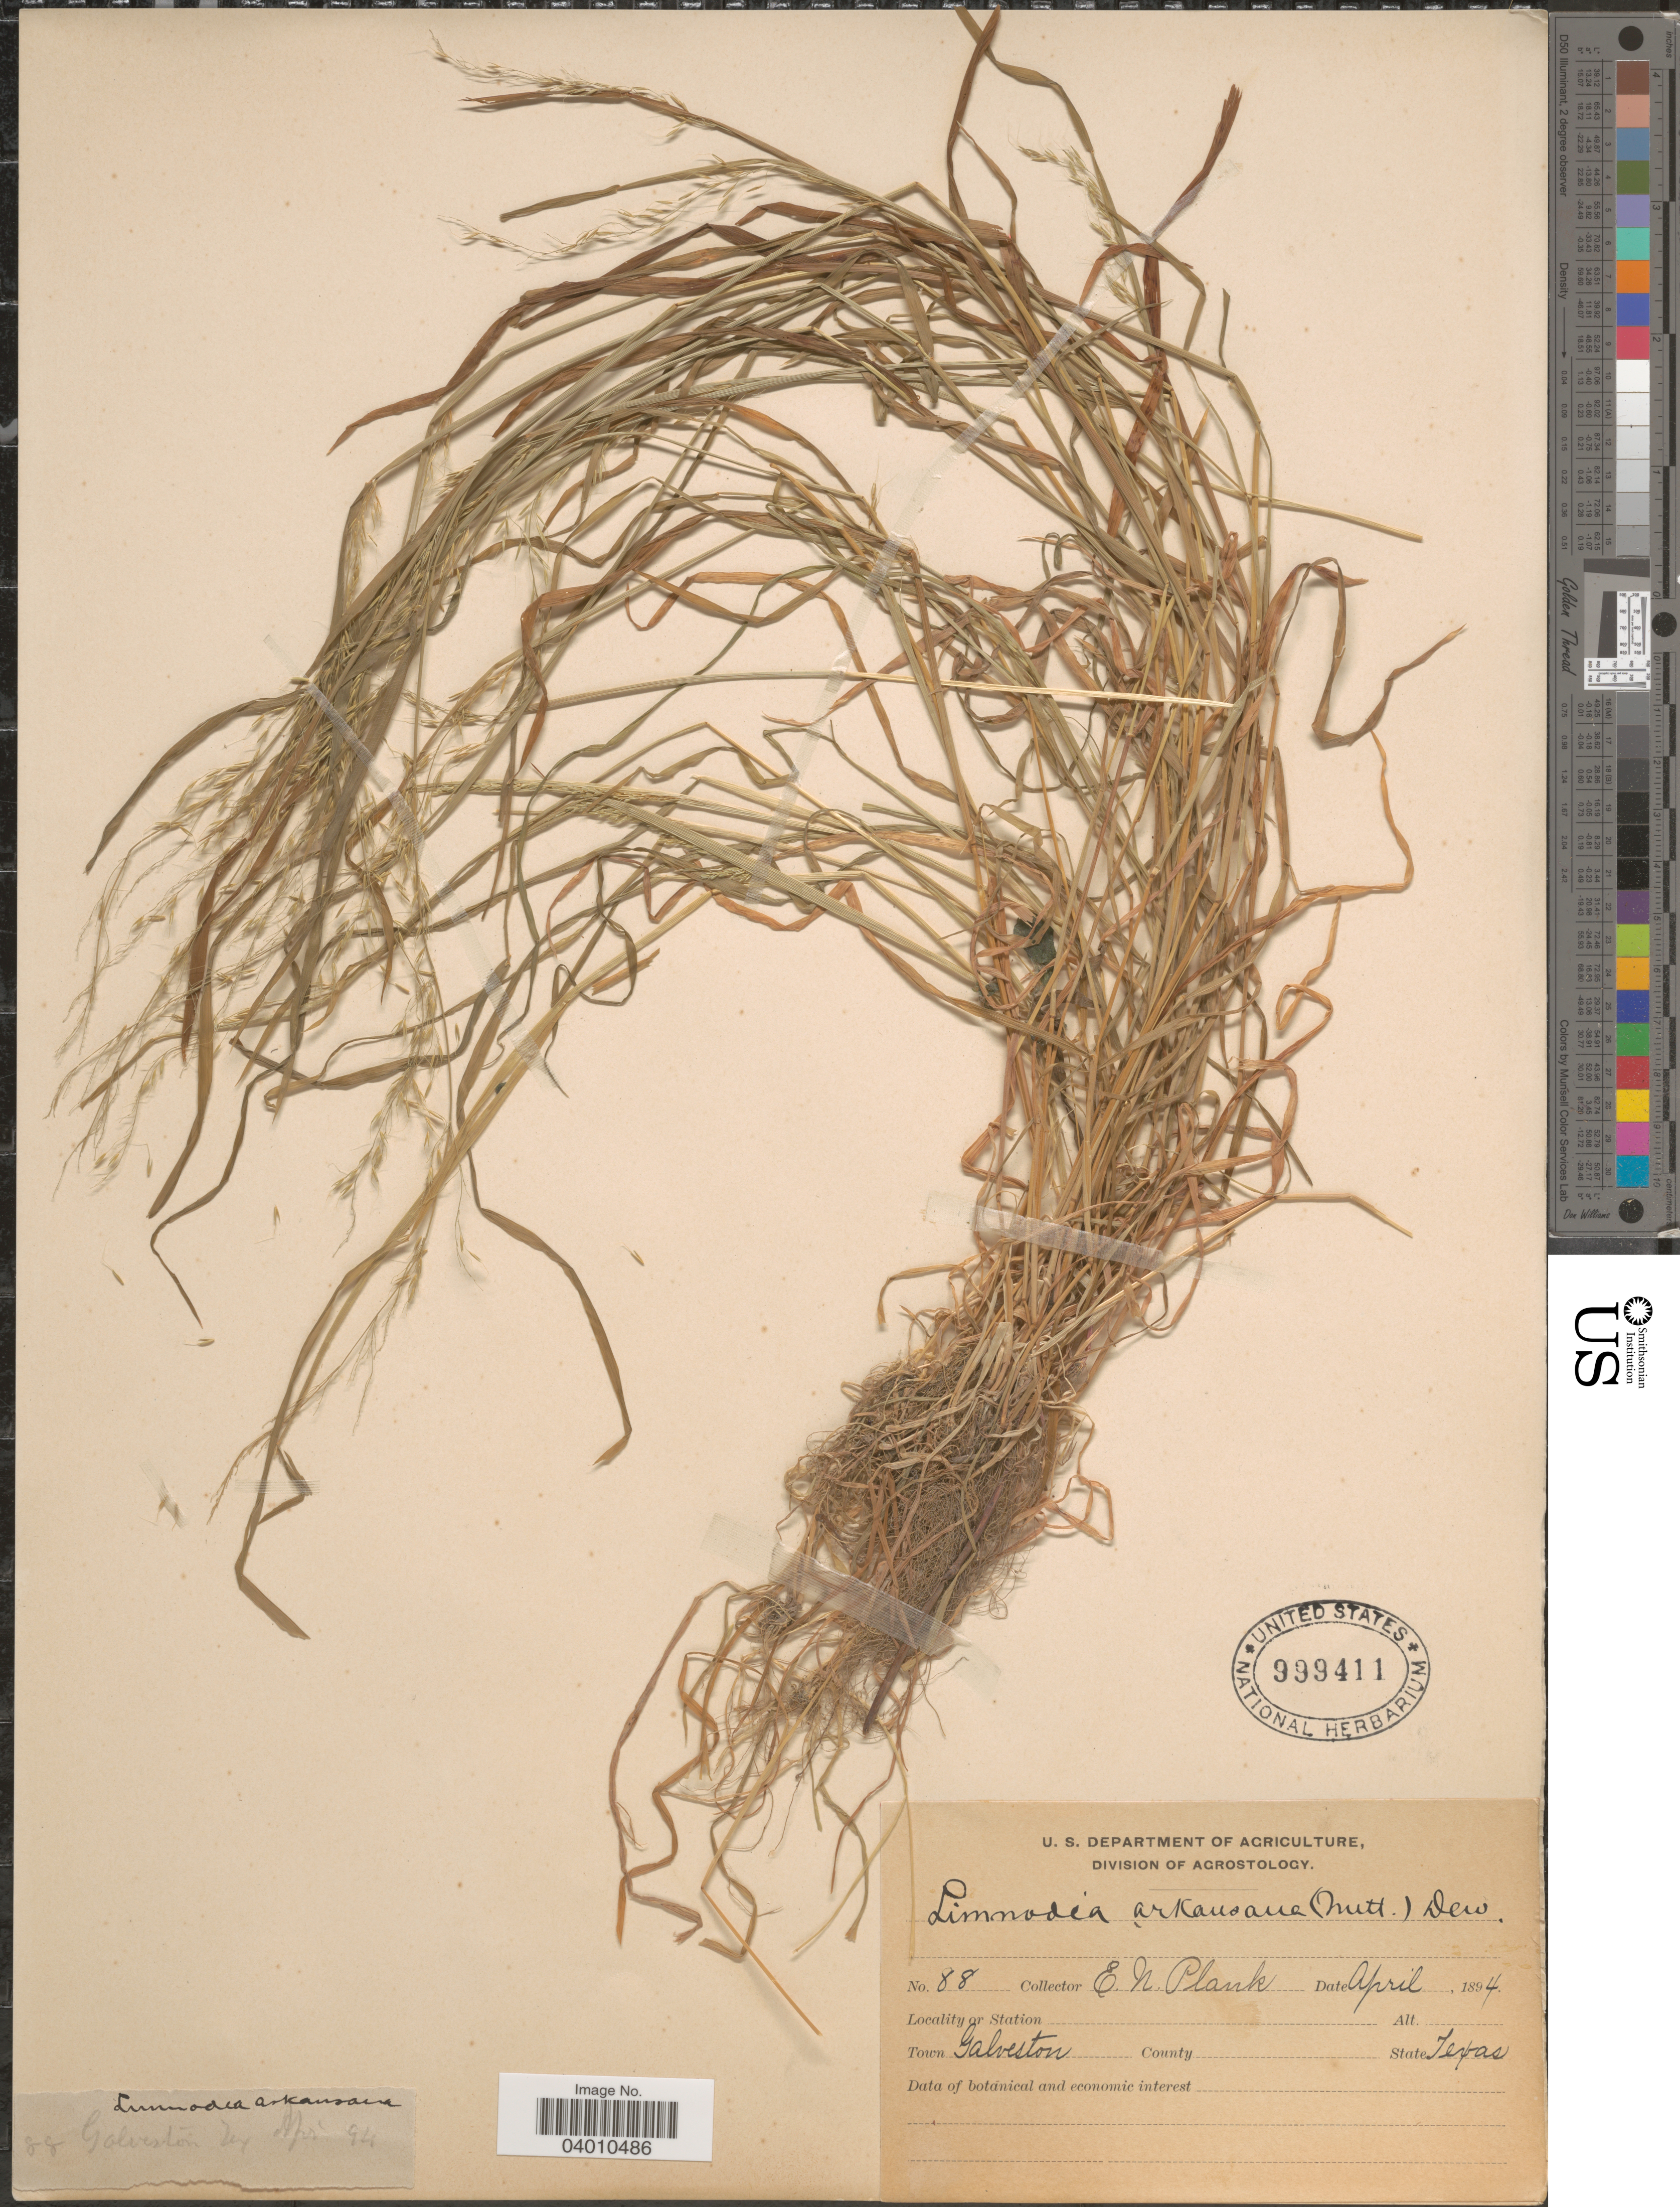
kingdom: Plantae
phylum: Tracheophyta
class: Liliopsida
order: Poales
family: Poaceae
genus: Limnodea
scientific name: Limnodea arkansana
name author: (Nutt.) L.H. Dewey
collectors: E. Plank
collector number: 88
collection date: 1894-04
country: United States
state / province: Texas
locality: Galveston.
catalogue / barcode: US 999411